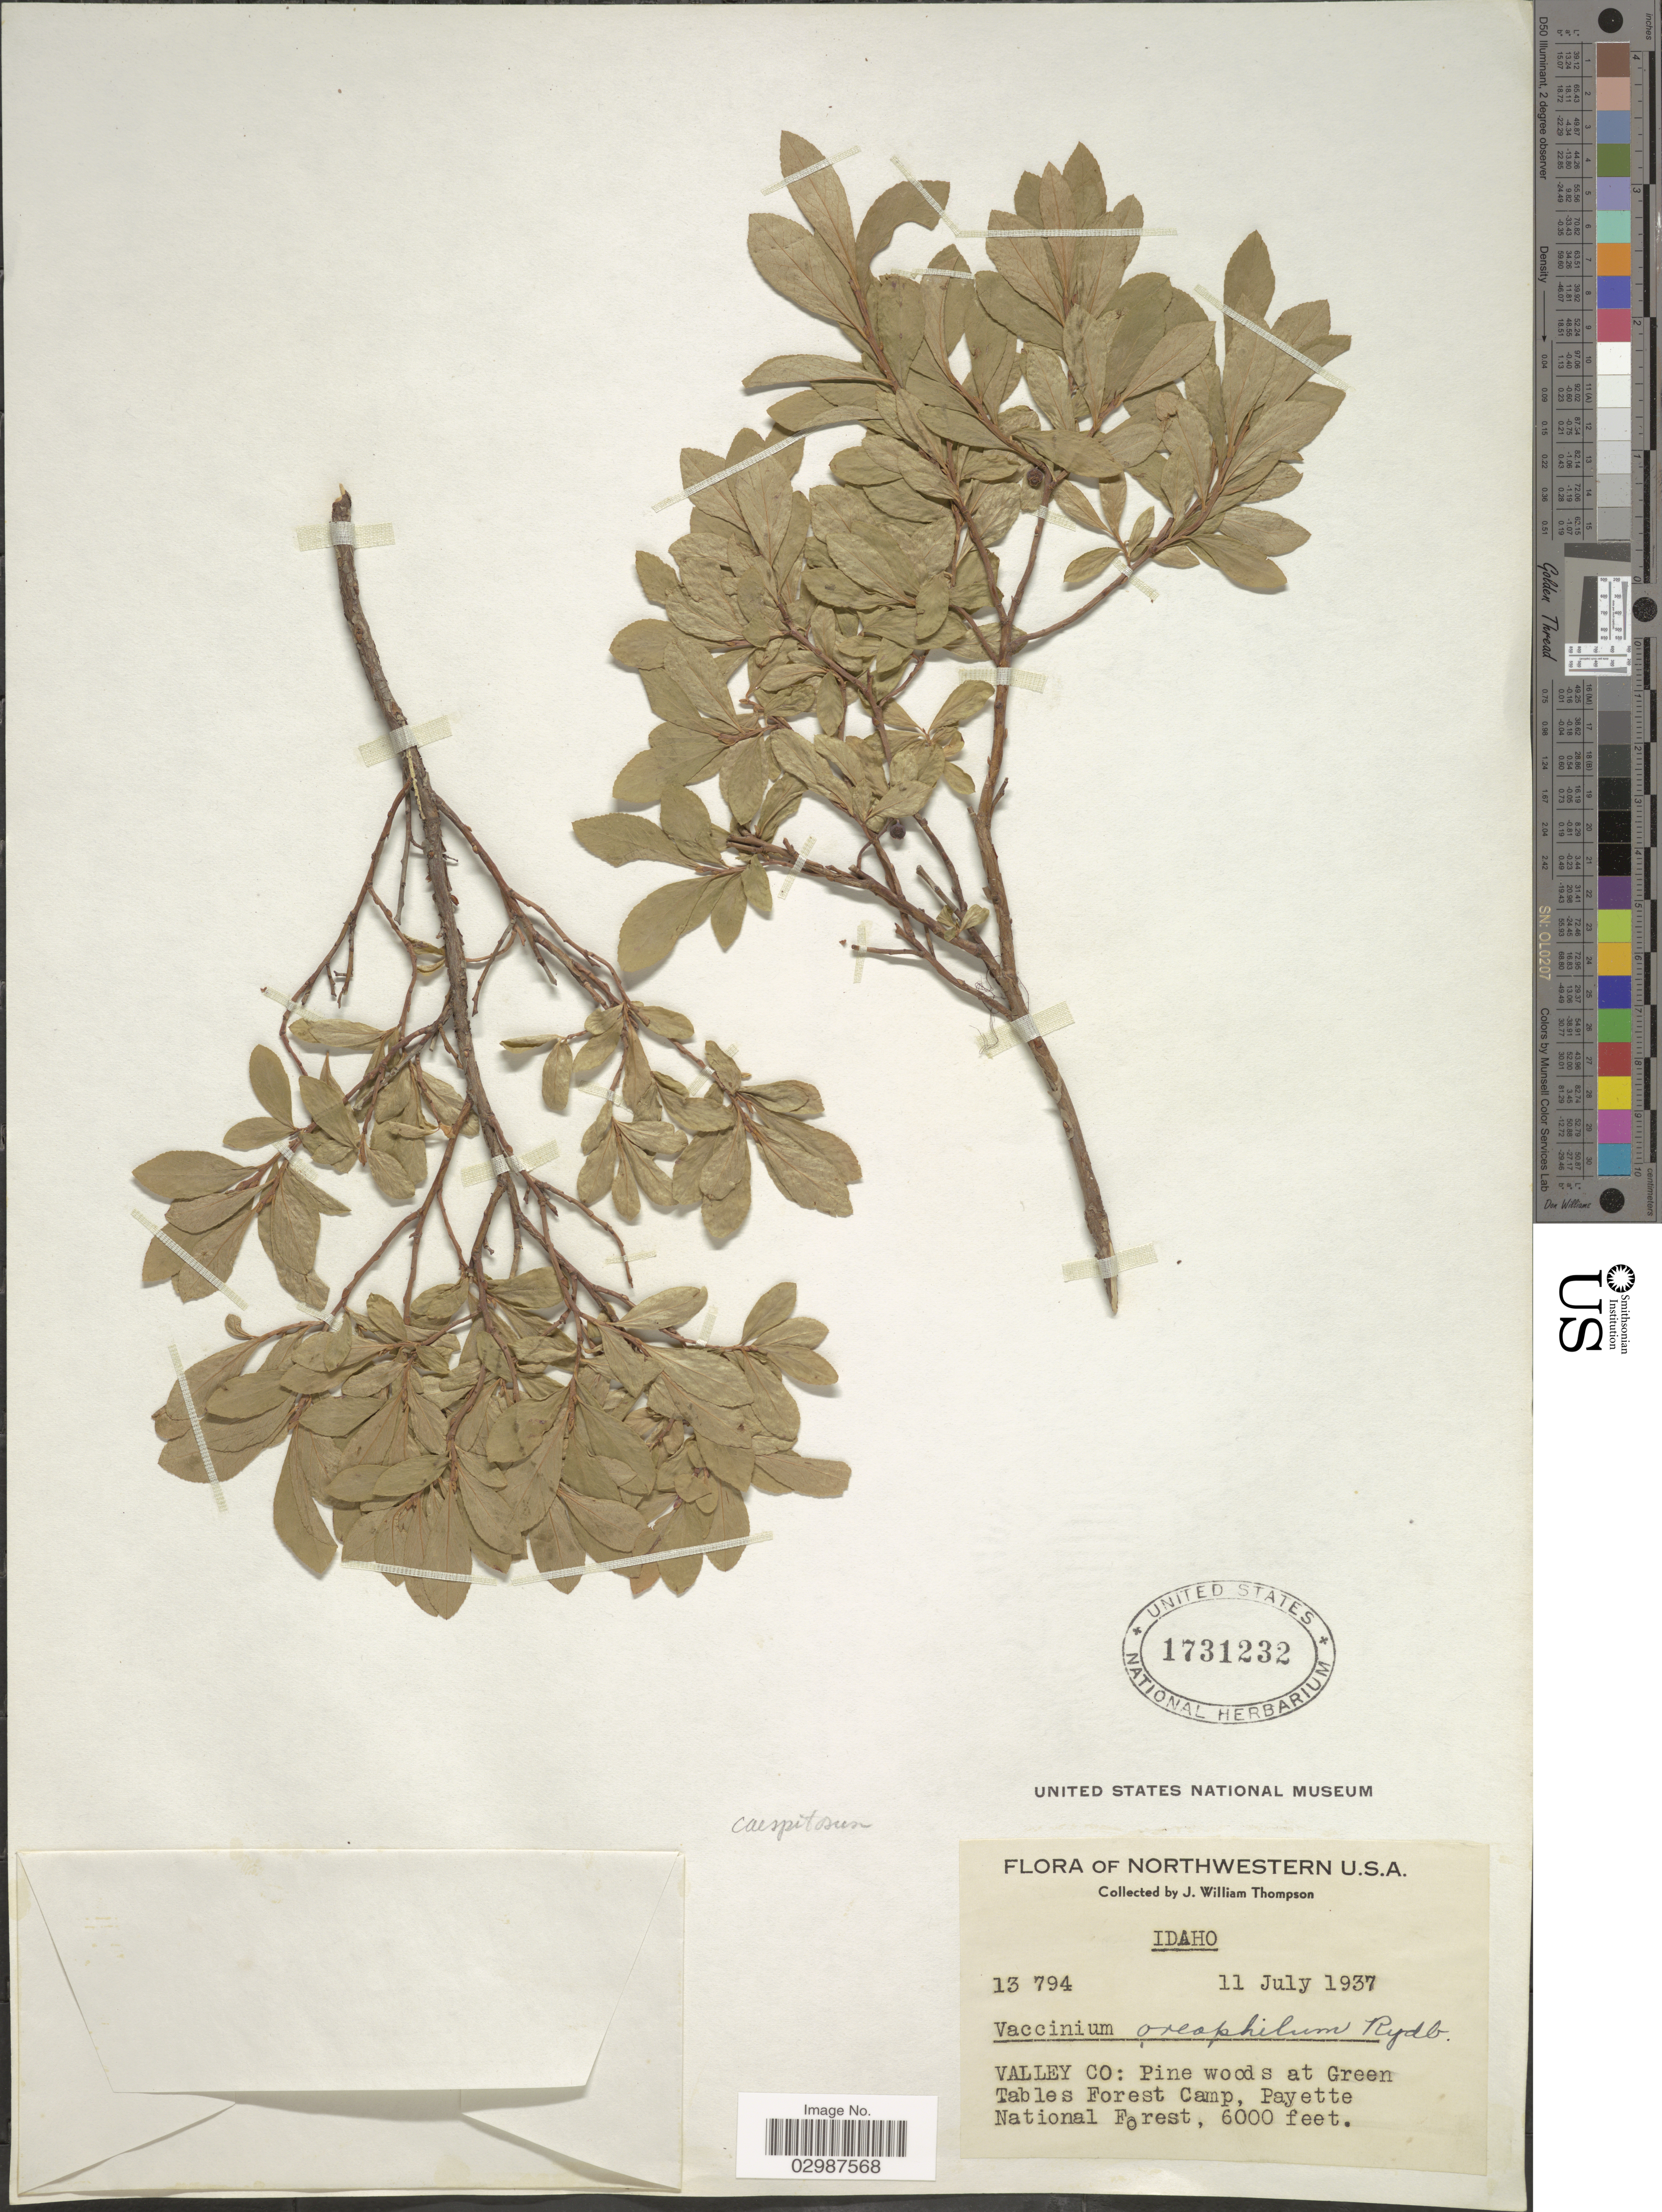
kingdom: Plantae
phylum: Tracheophyta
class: Magnoliopsida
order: Ericales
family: Ericaceae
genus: Vaccinium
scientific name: Vaccinium caespitosum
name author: Michx.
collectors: J. W. Thompson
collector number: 13794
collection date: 1937-07-11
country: United States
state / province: Idaho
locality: Northwestern U.S.A. Valley Co: Pine woods at Green Tables Forest Camp, Payette National Forest.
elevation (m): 1829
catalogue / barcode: US 1731232